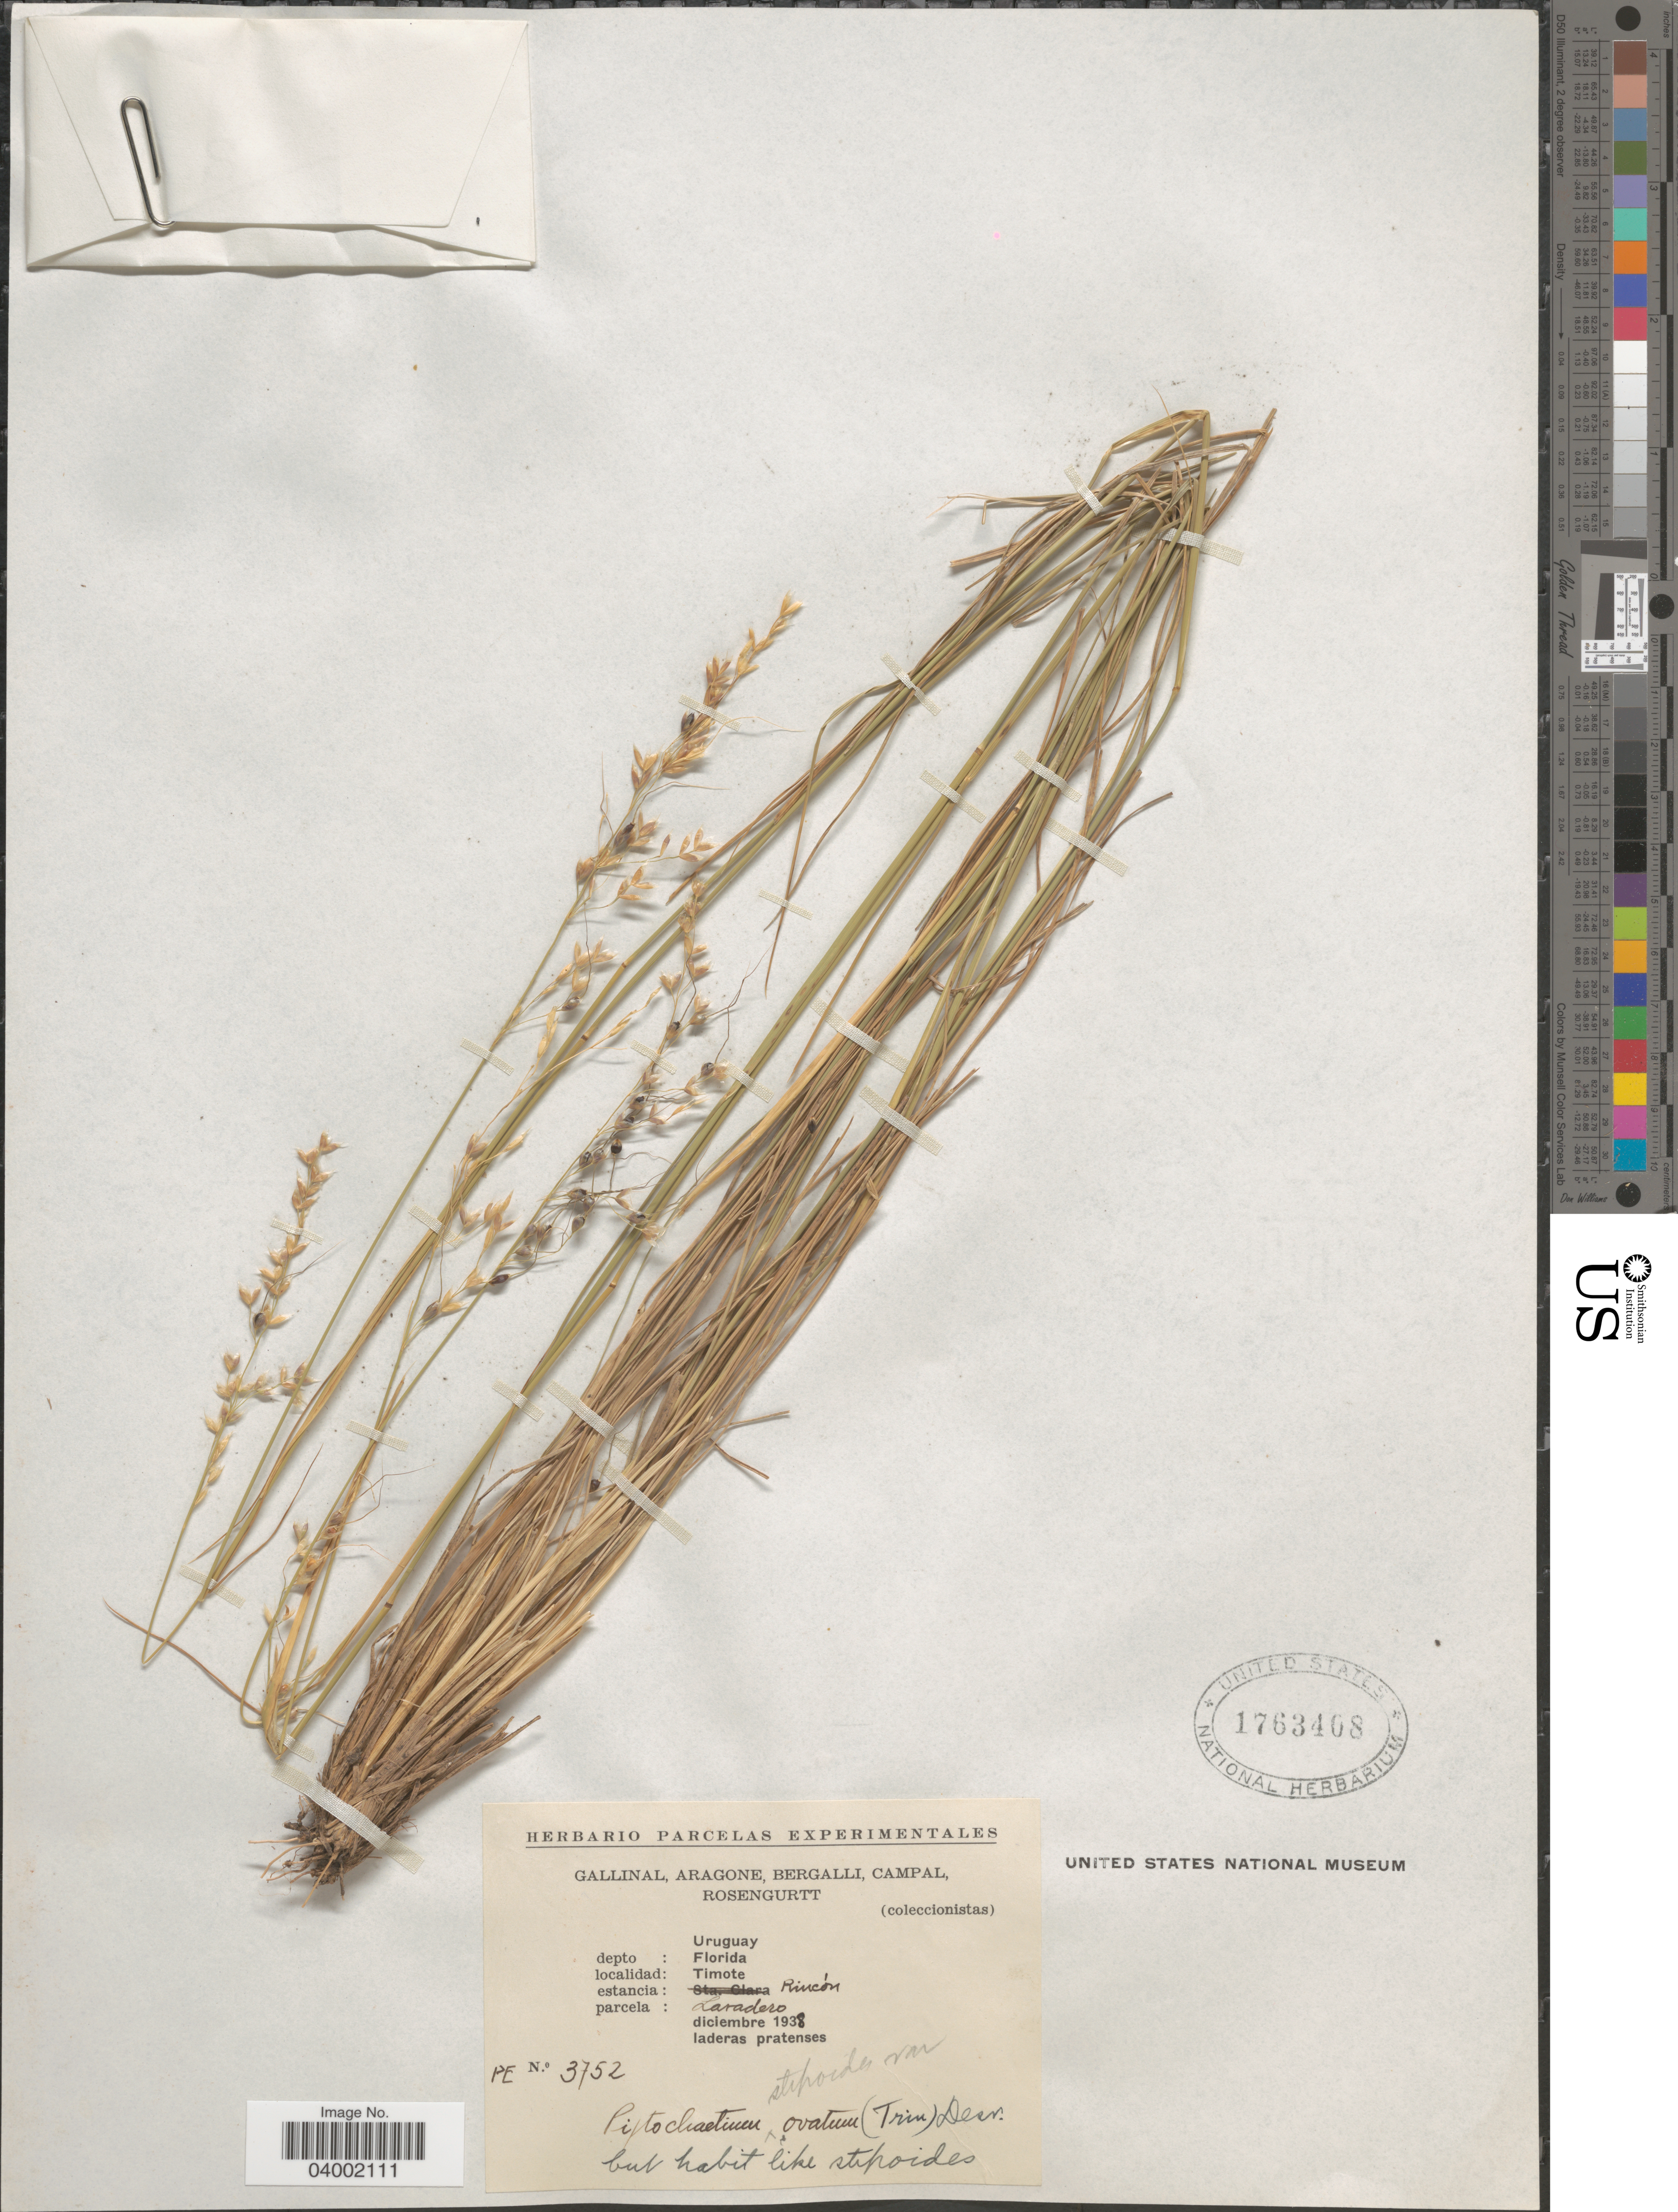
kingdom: Plantae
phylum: Tracheophyta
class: Liliopsida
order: Poales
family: Poaceae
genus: Piptochaetium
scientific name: Piptochaetium stipoides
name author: (Trin. & Rupr.) Hack. & Arechav.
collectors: -. Gallinal, -- Aragone, -- Bergalli, -- Campal & Rosengurtt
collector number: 3752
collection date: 1938-12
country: Uruguay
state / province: Florida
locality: Depto: Florida. Timote. Estancia: Rincón. Parcela: Laradero.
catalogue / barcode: US 1763408